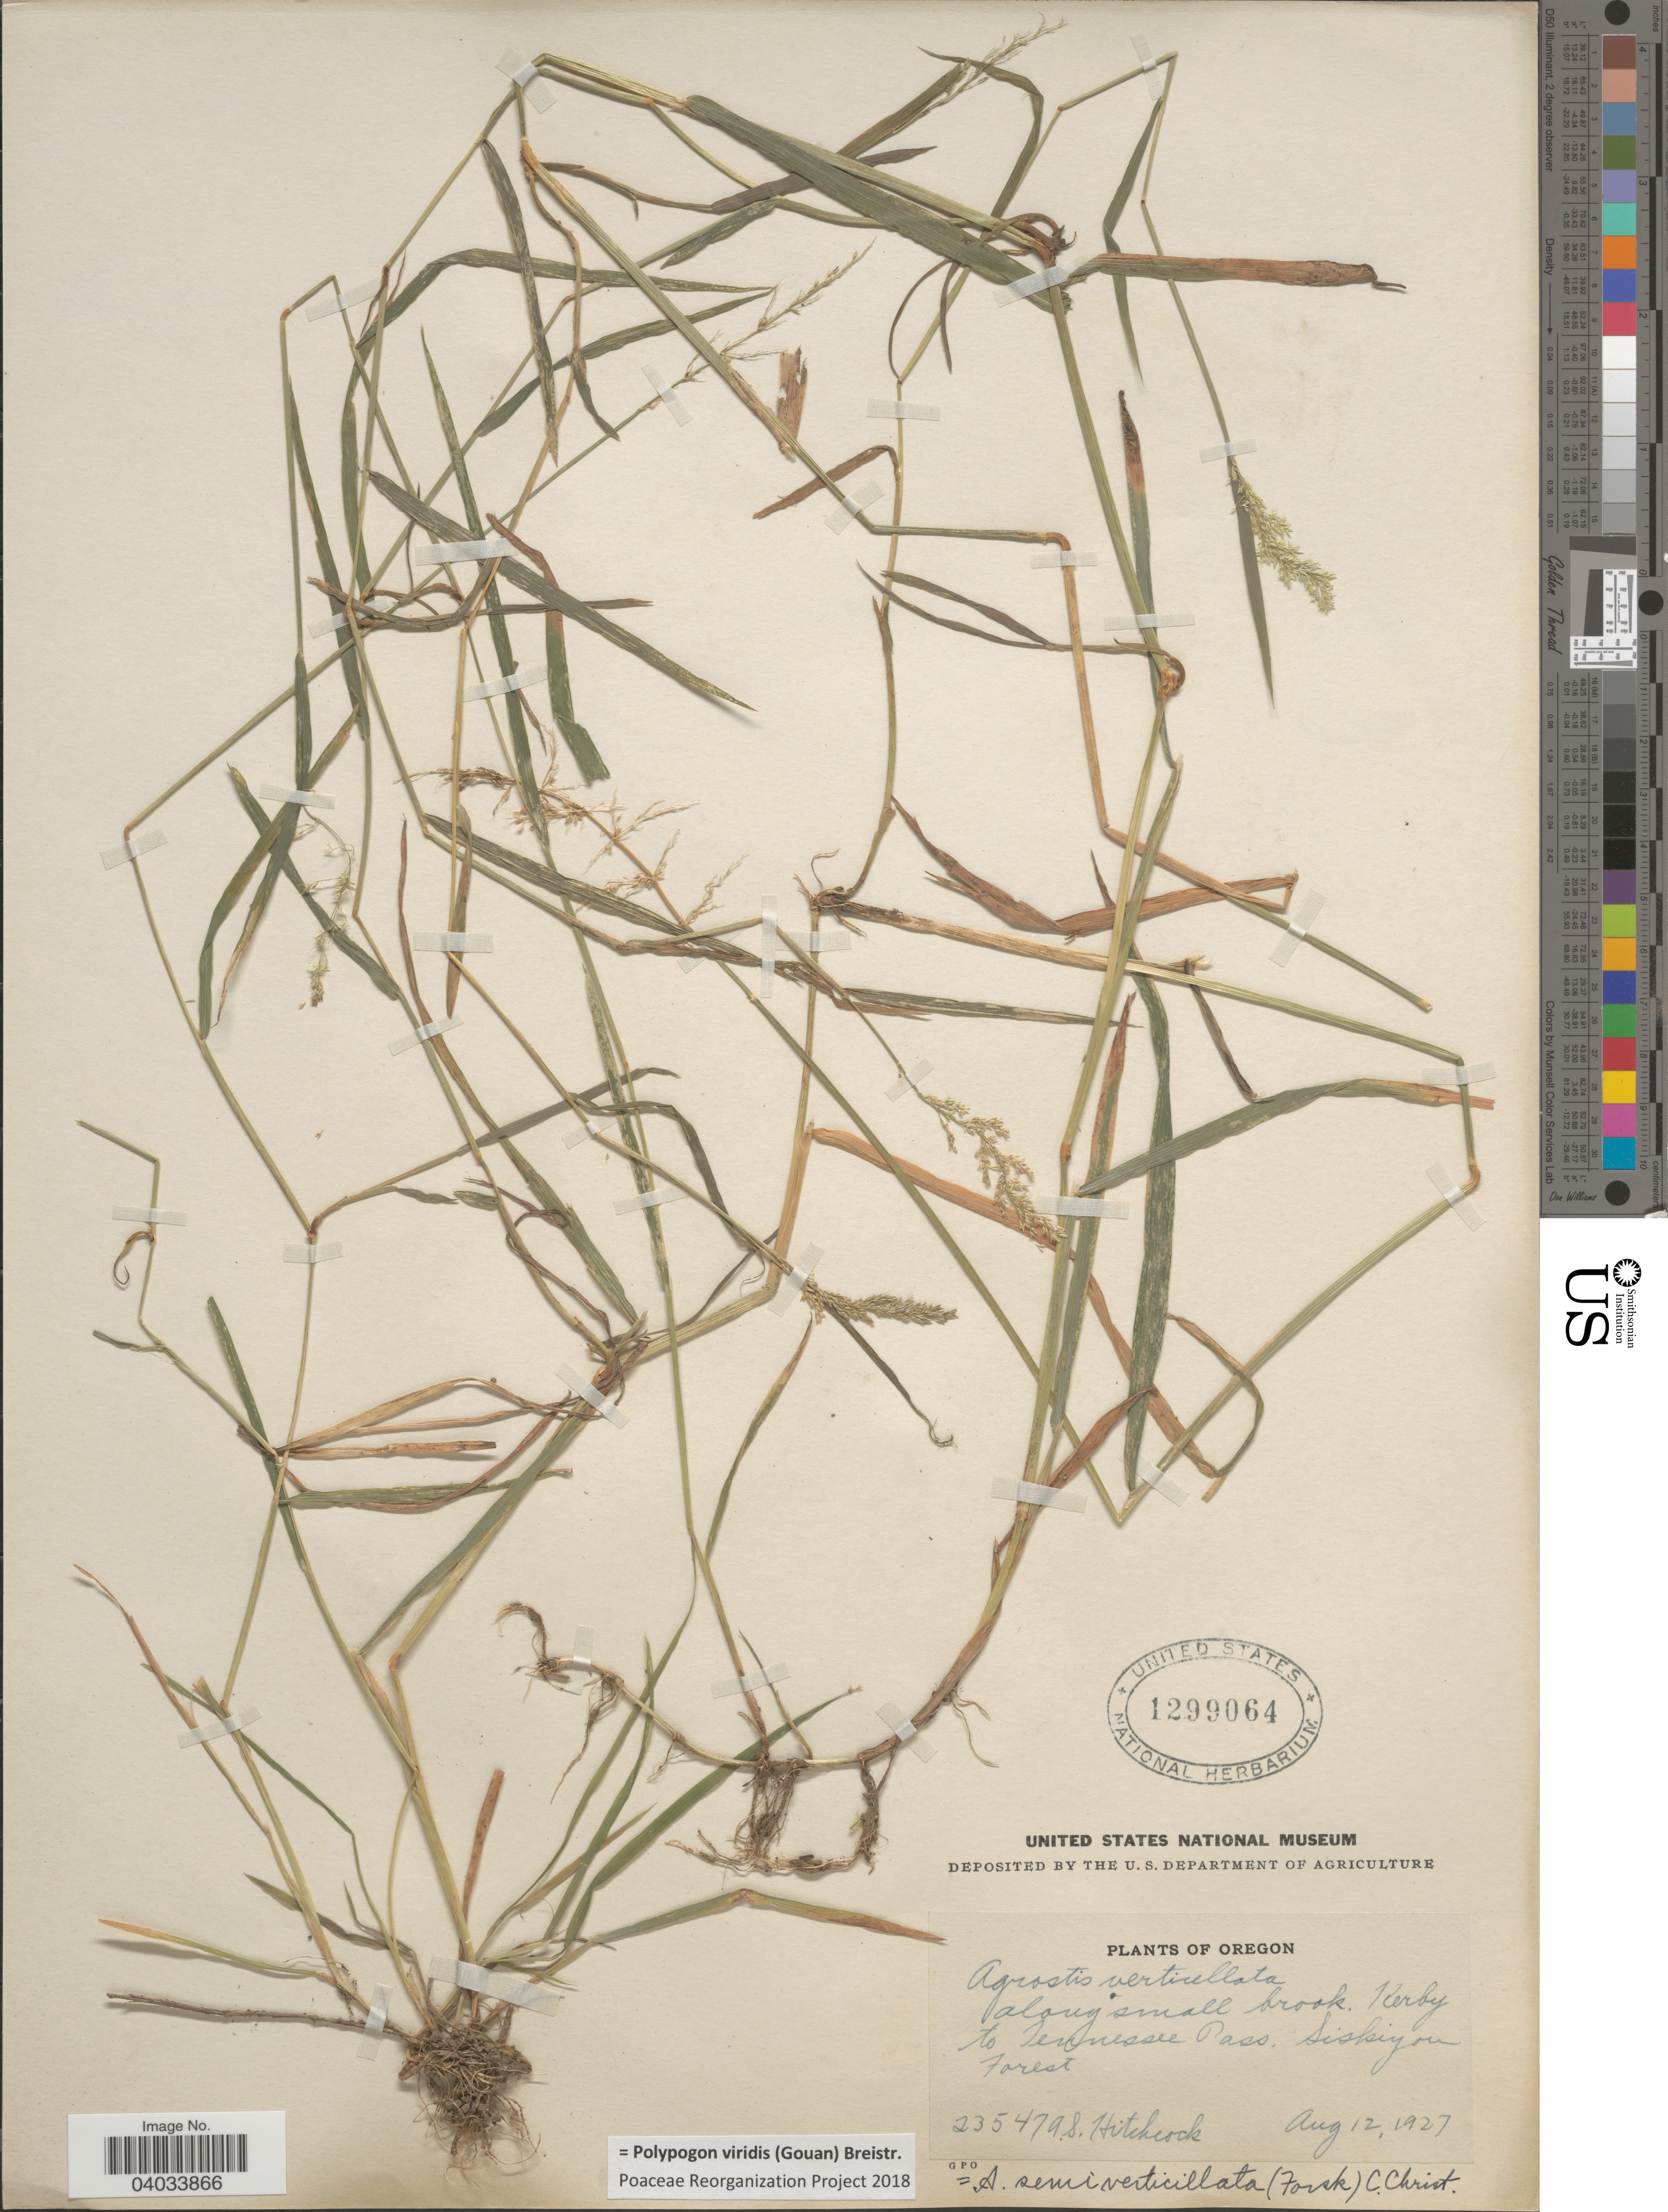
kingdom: Plantae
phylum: Tracheophyta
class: Liliopsida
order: Poales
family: Poaceae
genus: Polypogon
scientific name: Polypogon viridis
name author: (Gouan) Breistroffer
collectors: A. S. Hitchcock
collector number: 23547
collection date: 1927-08-12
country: United States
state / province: Oregon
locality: Along small brook. Kerby to Tennessee Pass. Siskiyou Forest.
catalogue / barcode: US 1299064